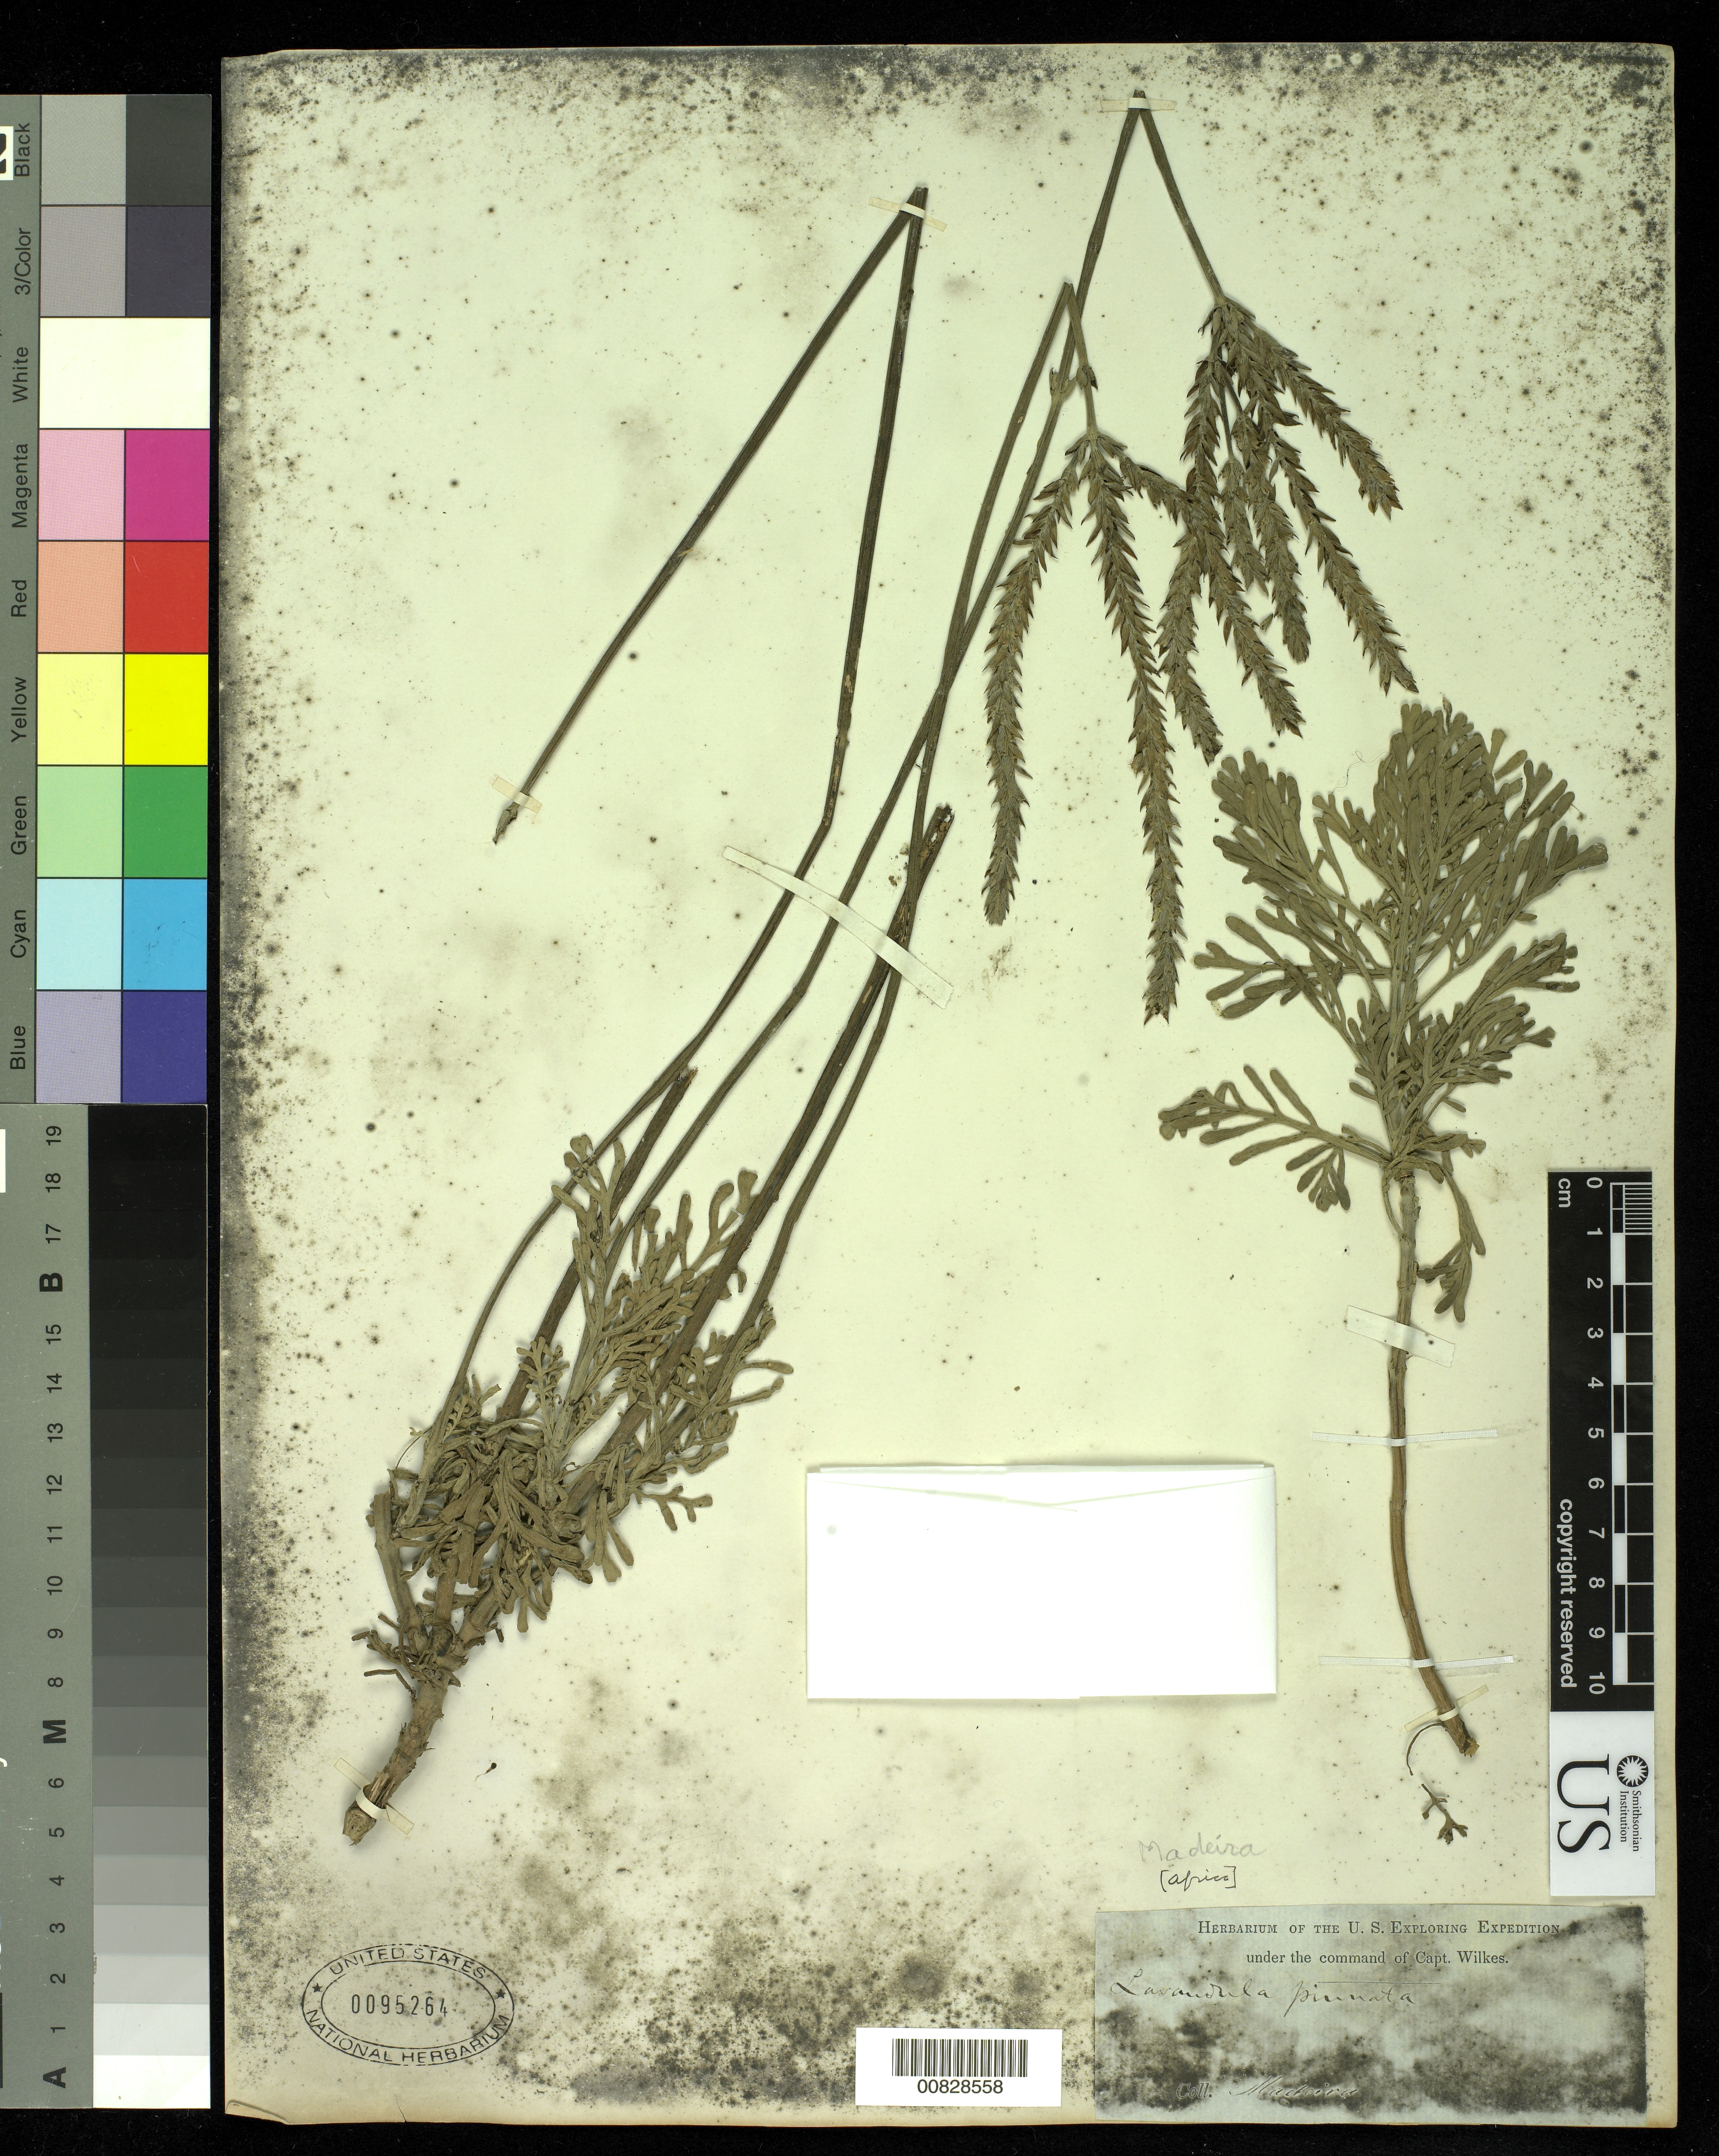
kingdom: Plantae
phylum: Tracheophyta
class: Magnoliopsida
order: Lamiales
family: Lamiaceae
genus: Lavandula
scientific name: Lavandula pinnata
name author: Lundmark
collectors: Wilkes Explor. Exped.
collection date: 1838/1842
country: Portugal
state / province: Madeira (Aut. Reg.)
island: Madeira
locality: Funchal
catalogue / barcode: US 95264